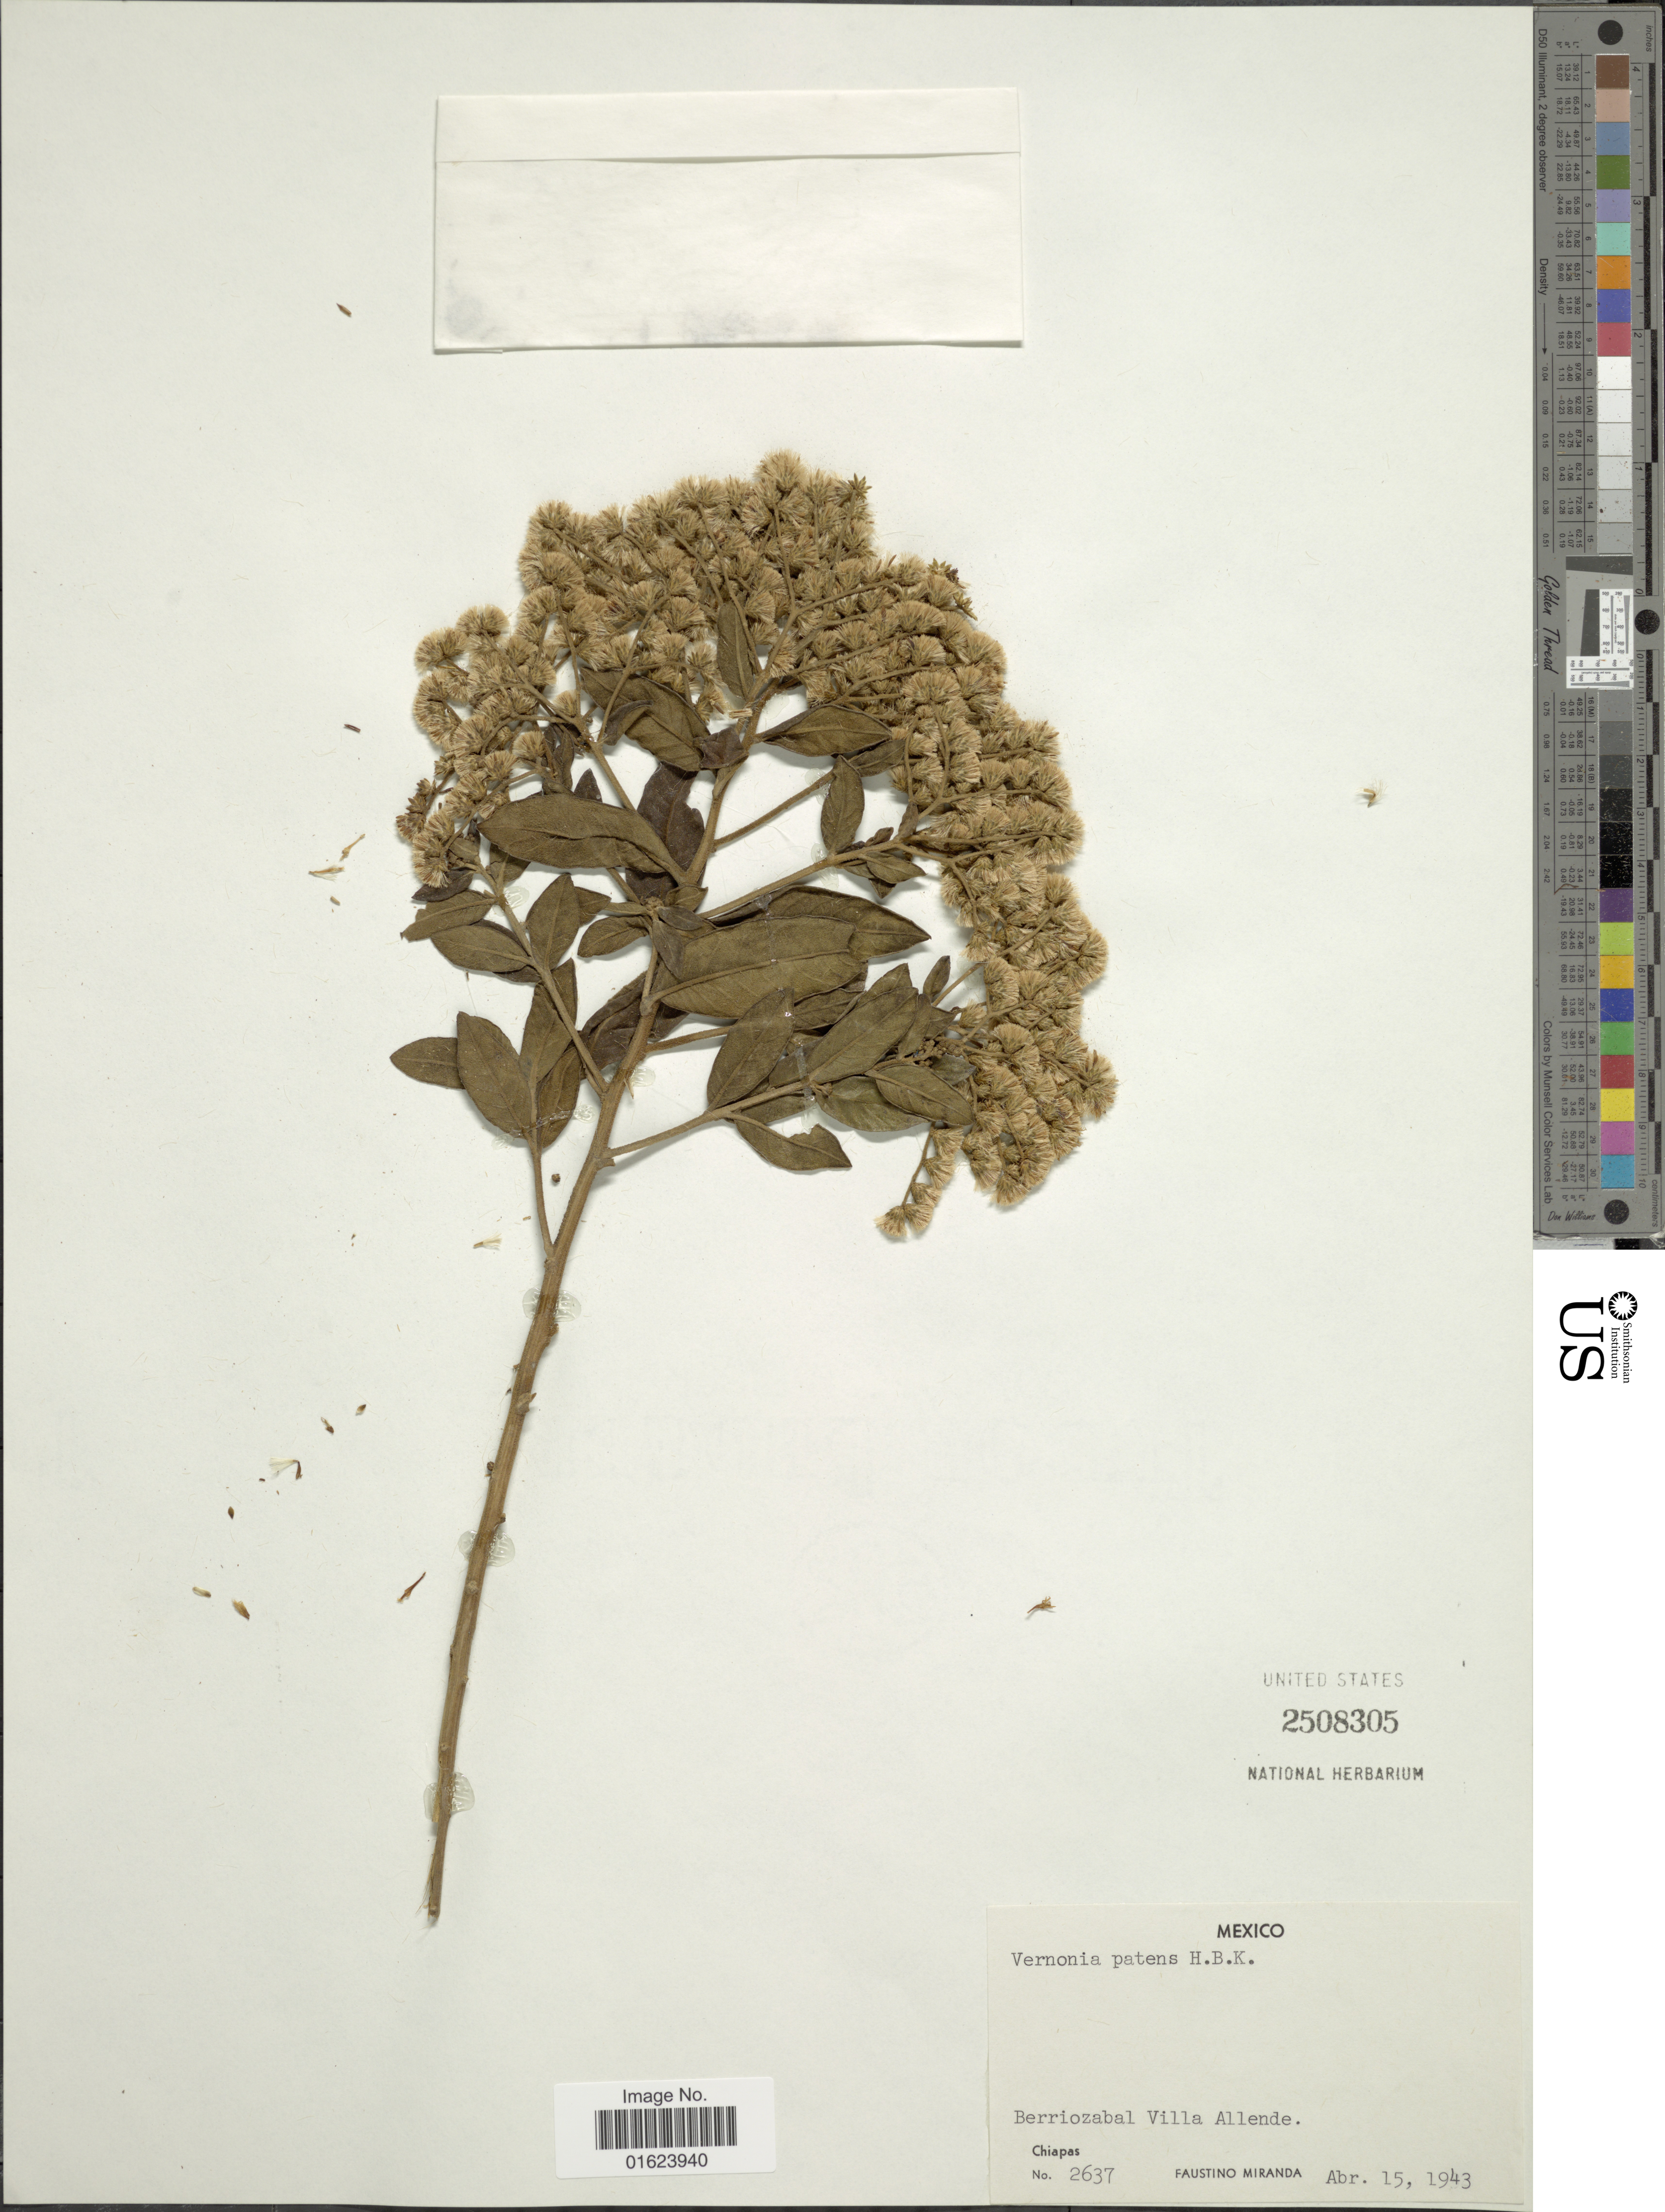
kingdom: Plantae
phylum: Tracheophyta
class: Magnoliopsida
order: Asterales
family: Asteraceae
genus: Vernonanthura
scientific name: Vernonanthura patens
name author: (Kunth) H. Rob.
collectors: F. Miranda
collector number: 2637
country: Mexico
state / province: Chiapas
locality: Berriozabal Villa Allende, Chiapas.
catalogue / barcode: US 2508305